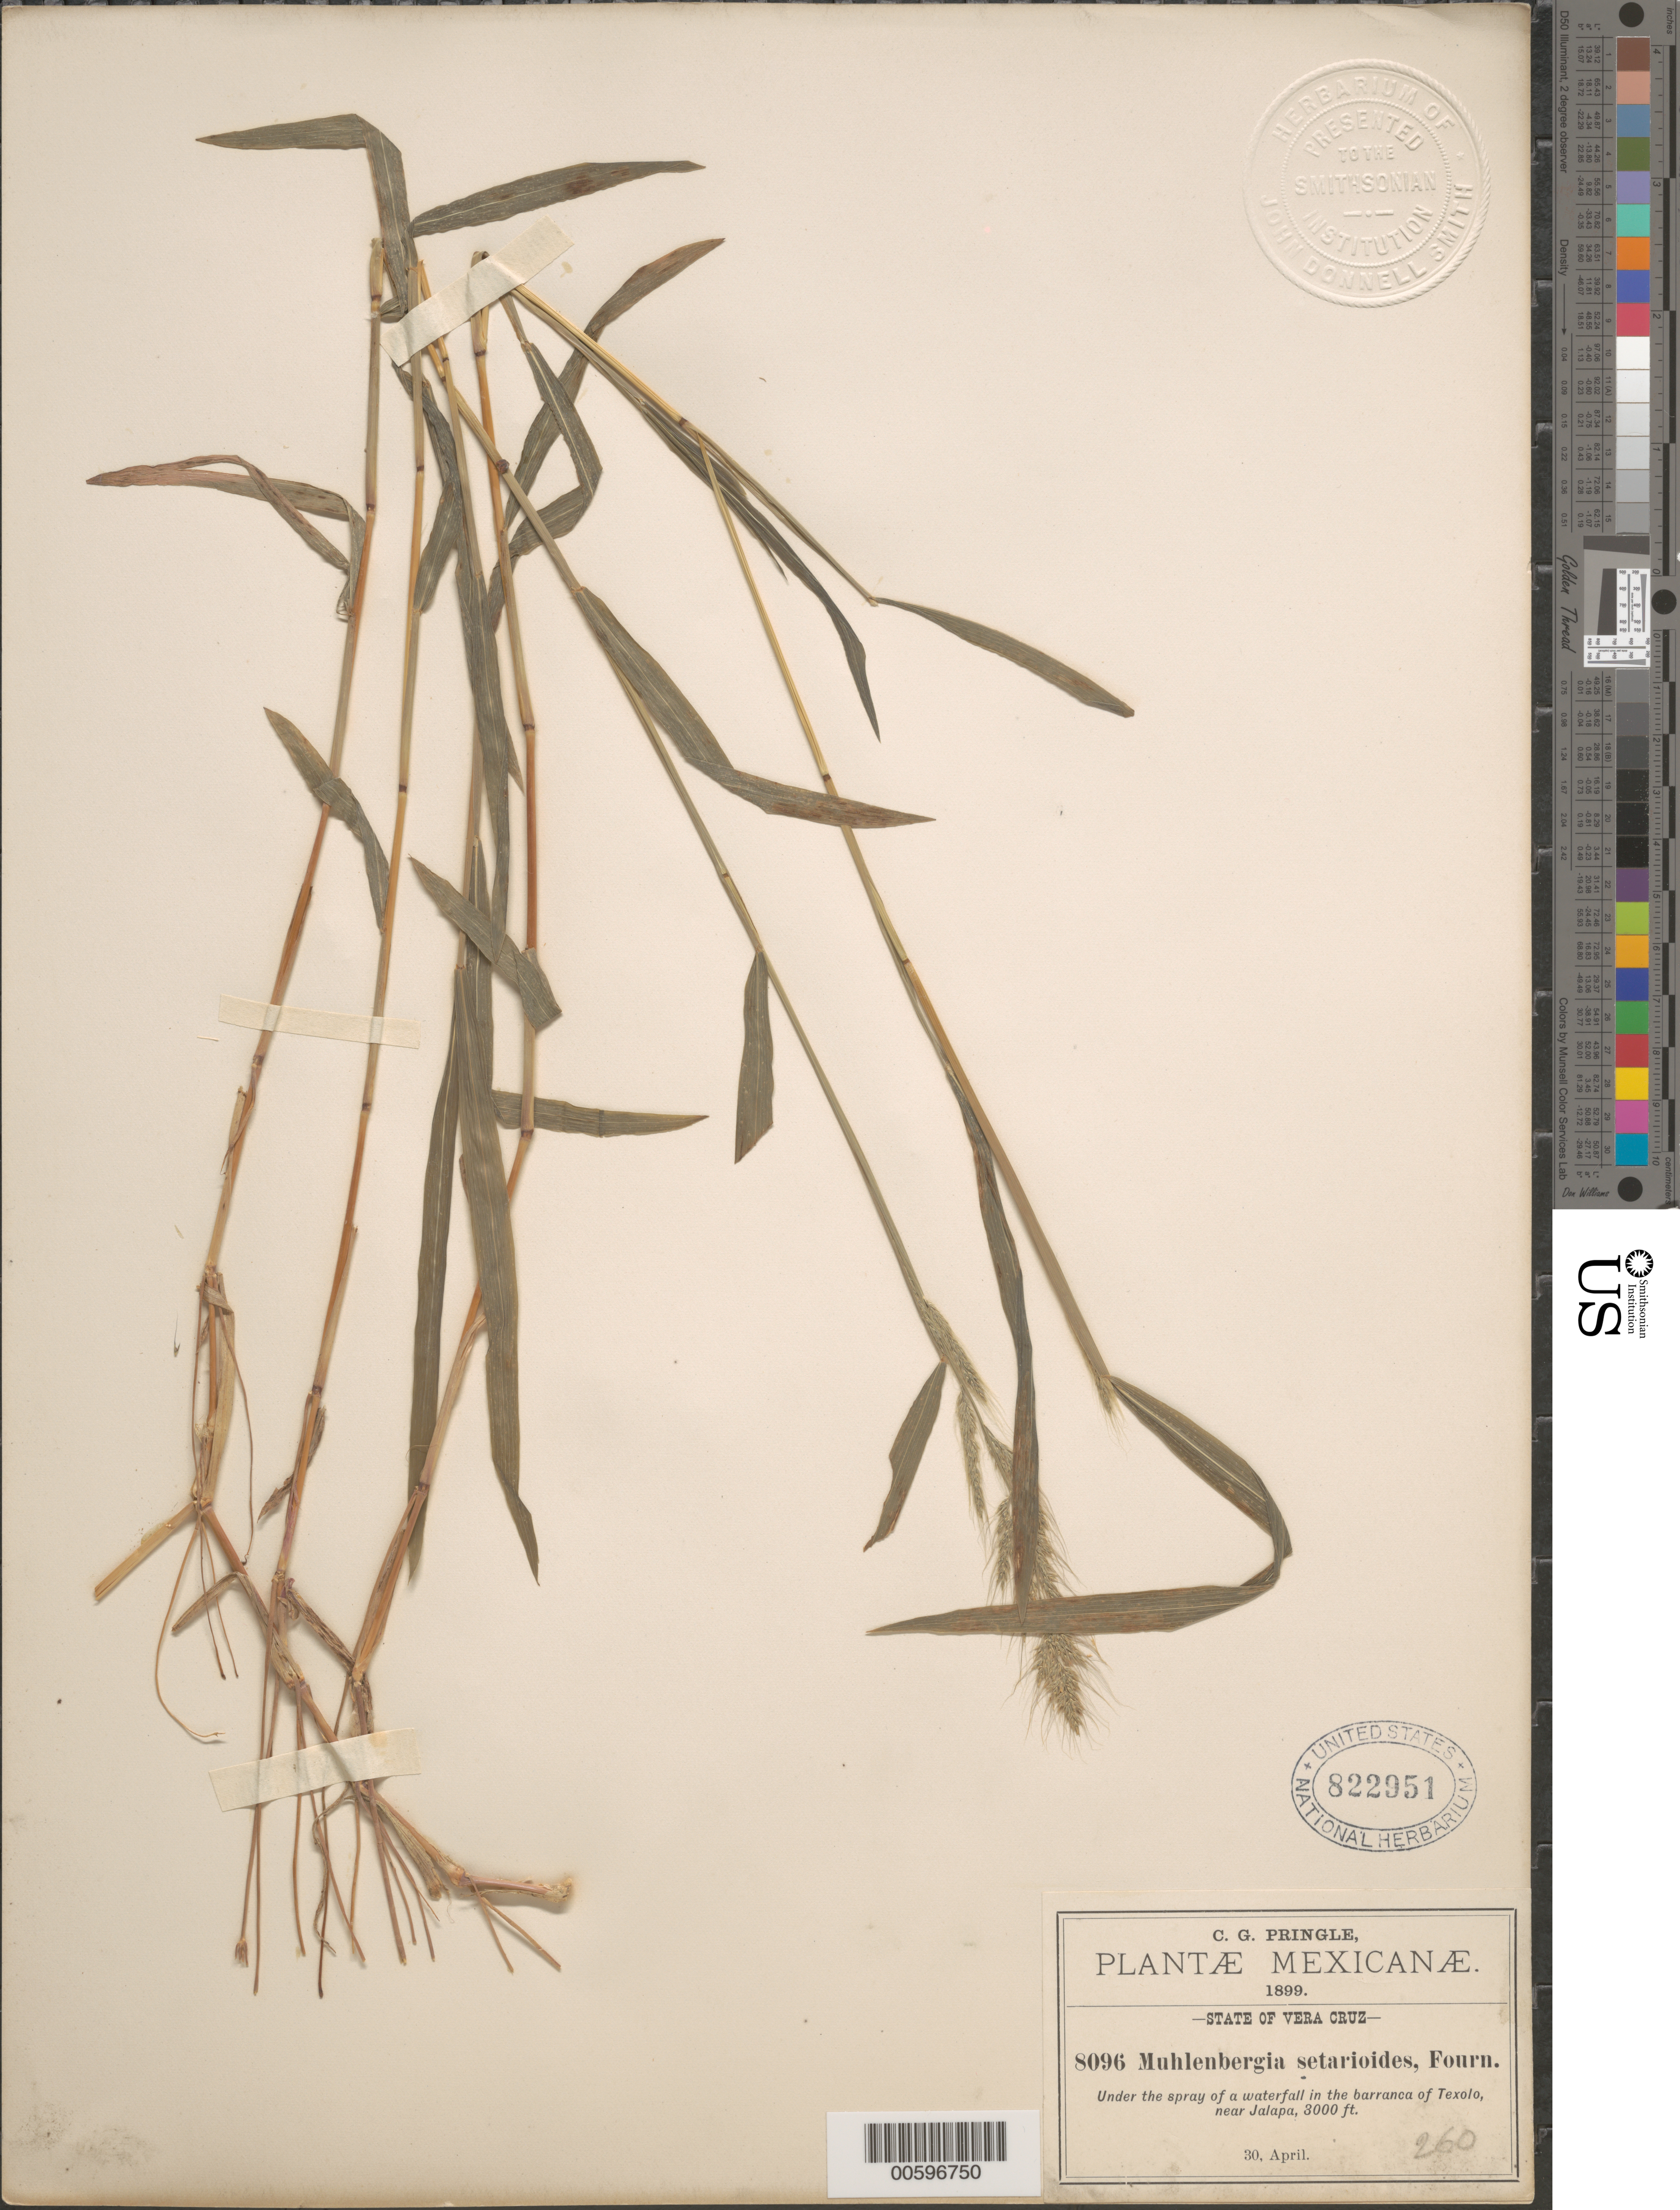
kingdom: Plantae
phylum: Tracheophyta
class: Liliopsida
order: Poales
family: Poaceae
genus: Muhlenbergia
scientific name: Muhlenbergia setarioides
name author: E. Fourn.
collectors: C. G. Pringle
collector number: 260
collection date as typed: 30 Apr 1899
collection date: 1899-04-30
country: Mexico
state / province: Veracruz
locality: In the barranca of Texolo, near Jalapa.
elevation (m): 914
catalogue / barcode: US 822951